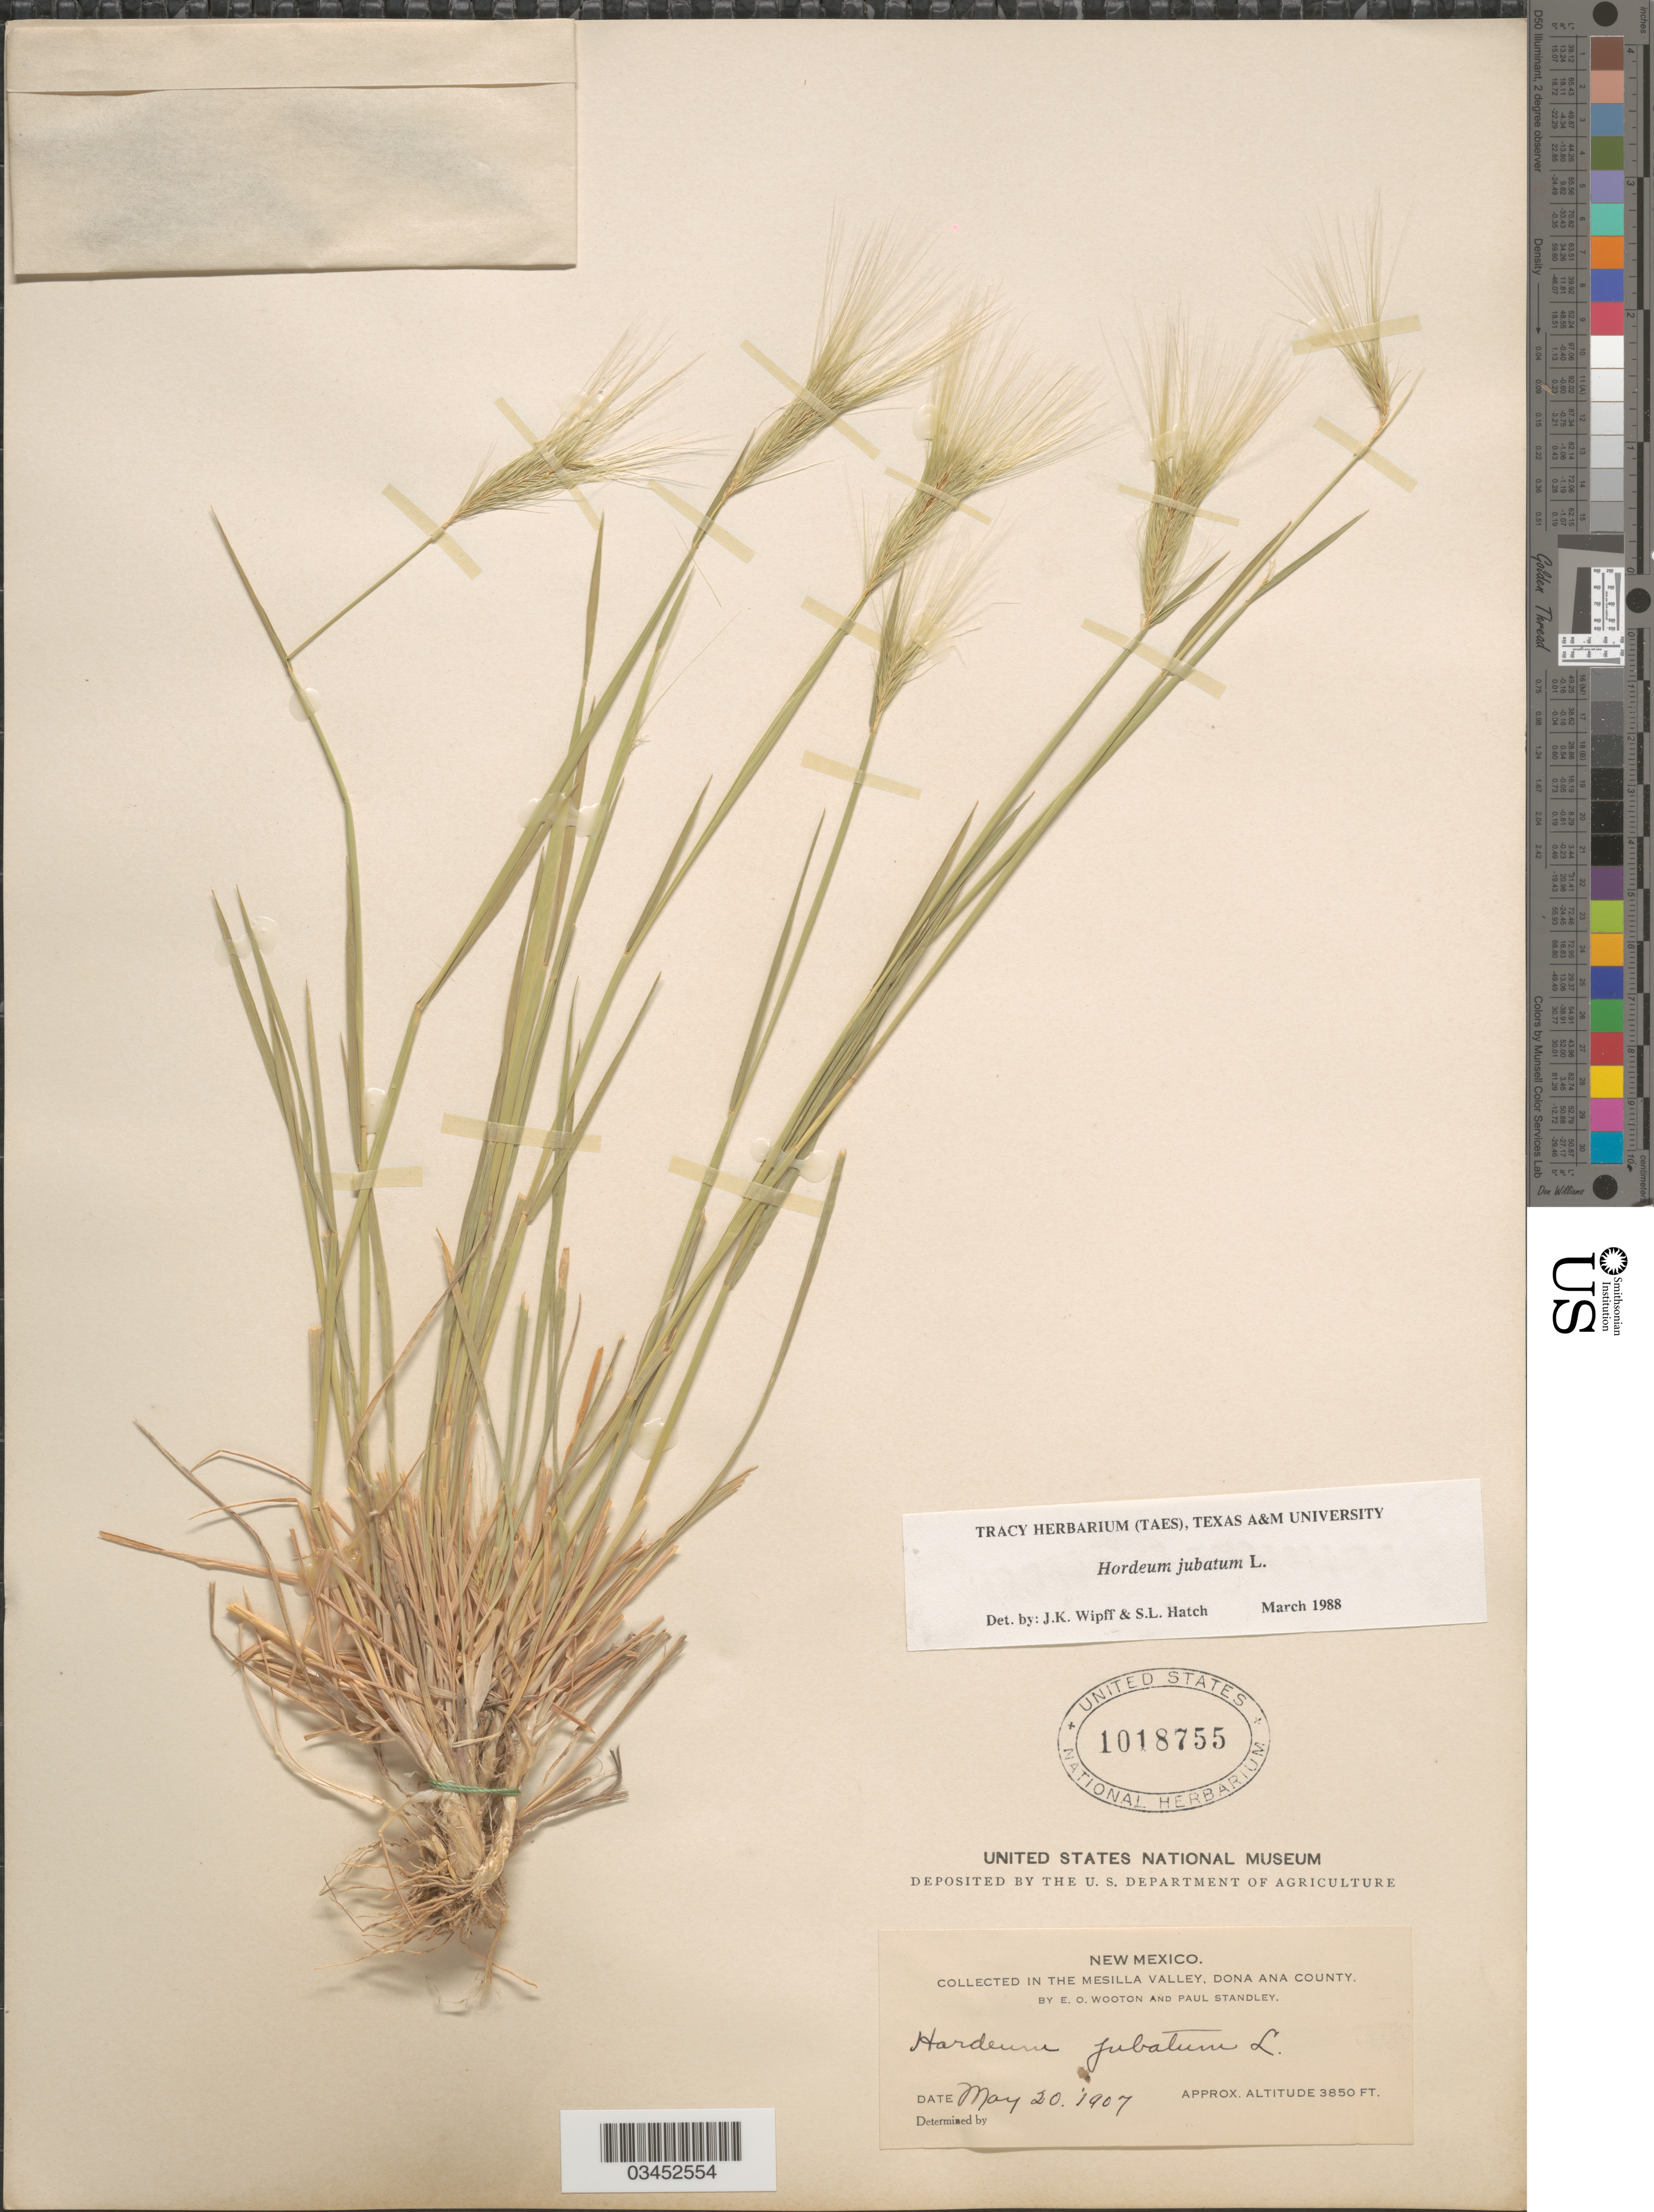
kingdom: Plantae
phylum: Tracheophyta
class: Liliopsida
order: Poales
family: Poaceae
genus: Hordeum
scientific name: Hordeum jubatum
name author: L.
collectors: E. O. Wooton & P. C. Standley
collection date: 1907-05-20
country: United States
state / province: New Mexico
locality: In the Mesilla Valley, Dona Ana County.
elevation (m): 1173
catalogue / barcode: US 1018755